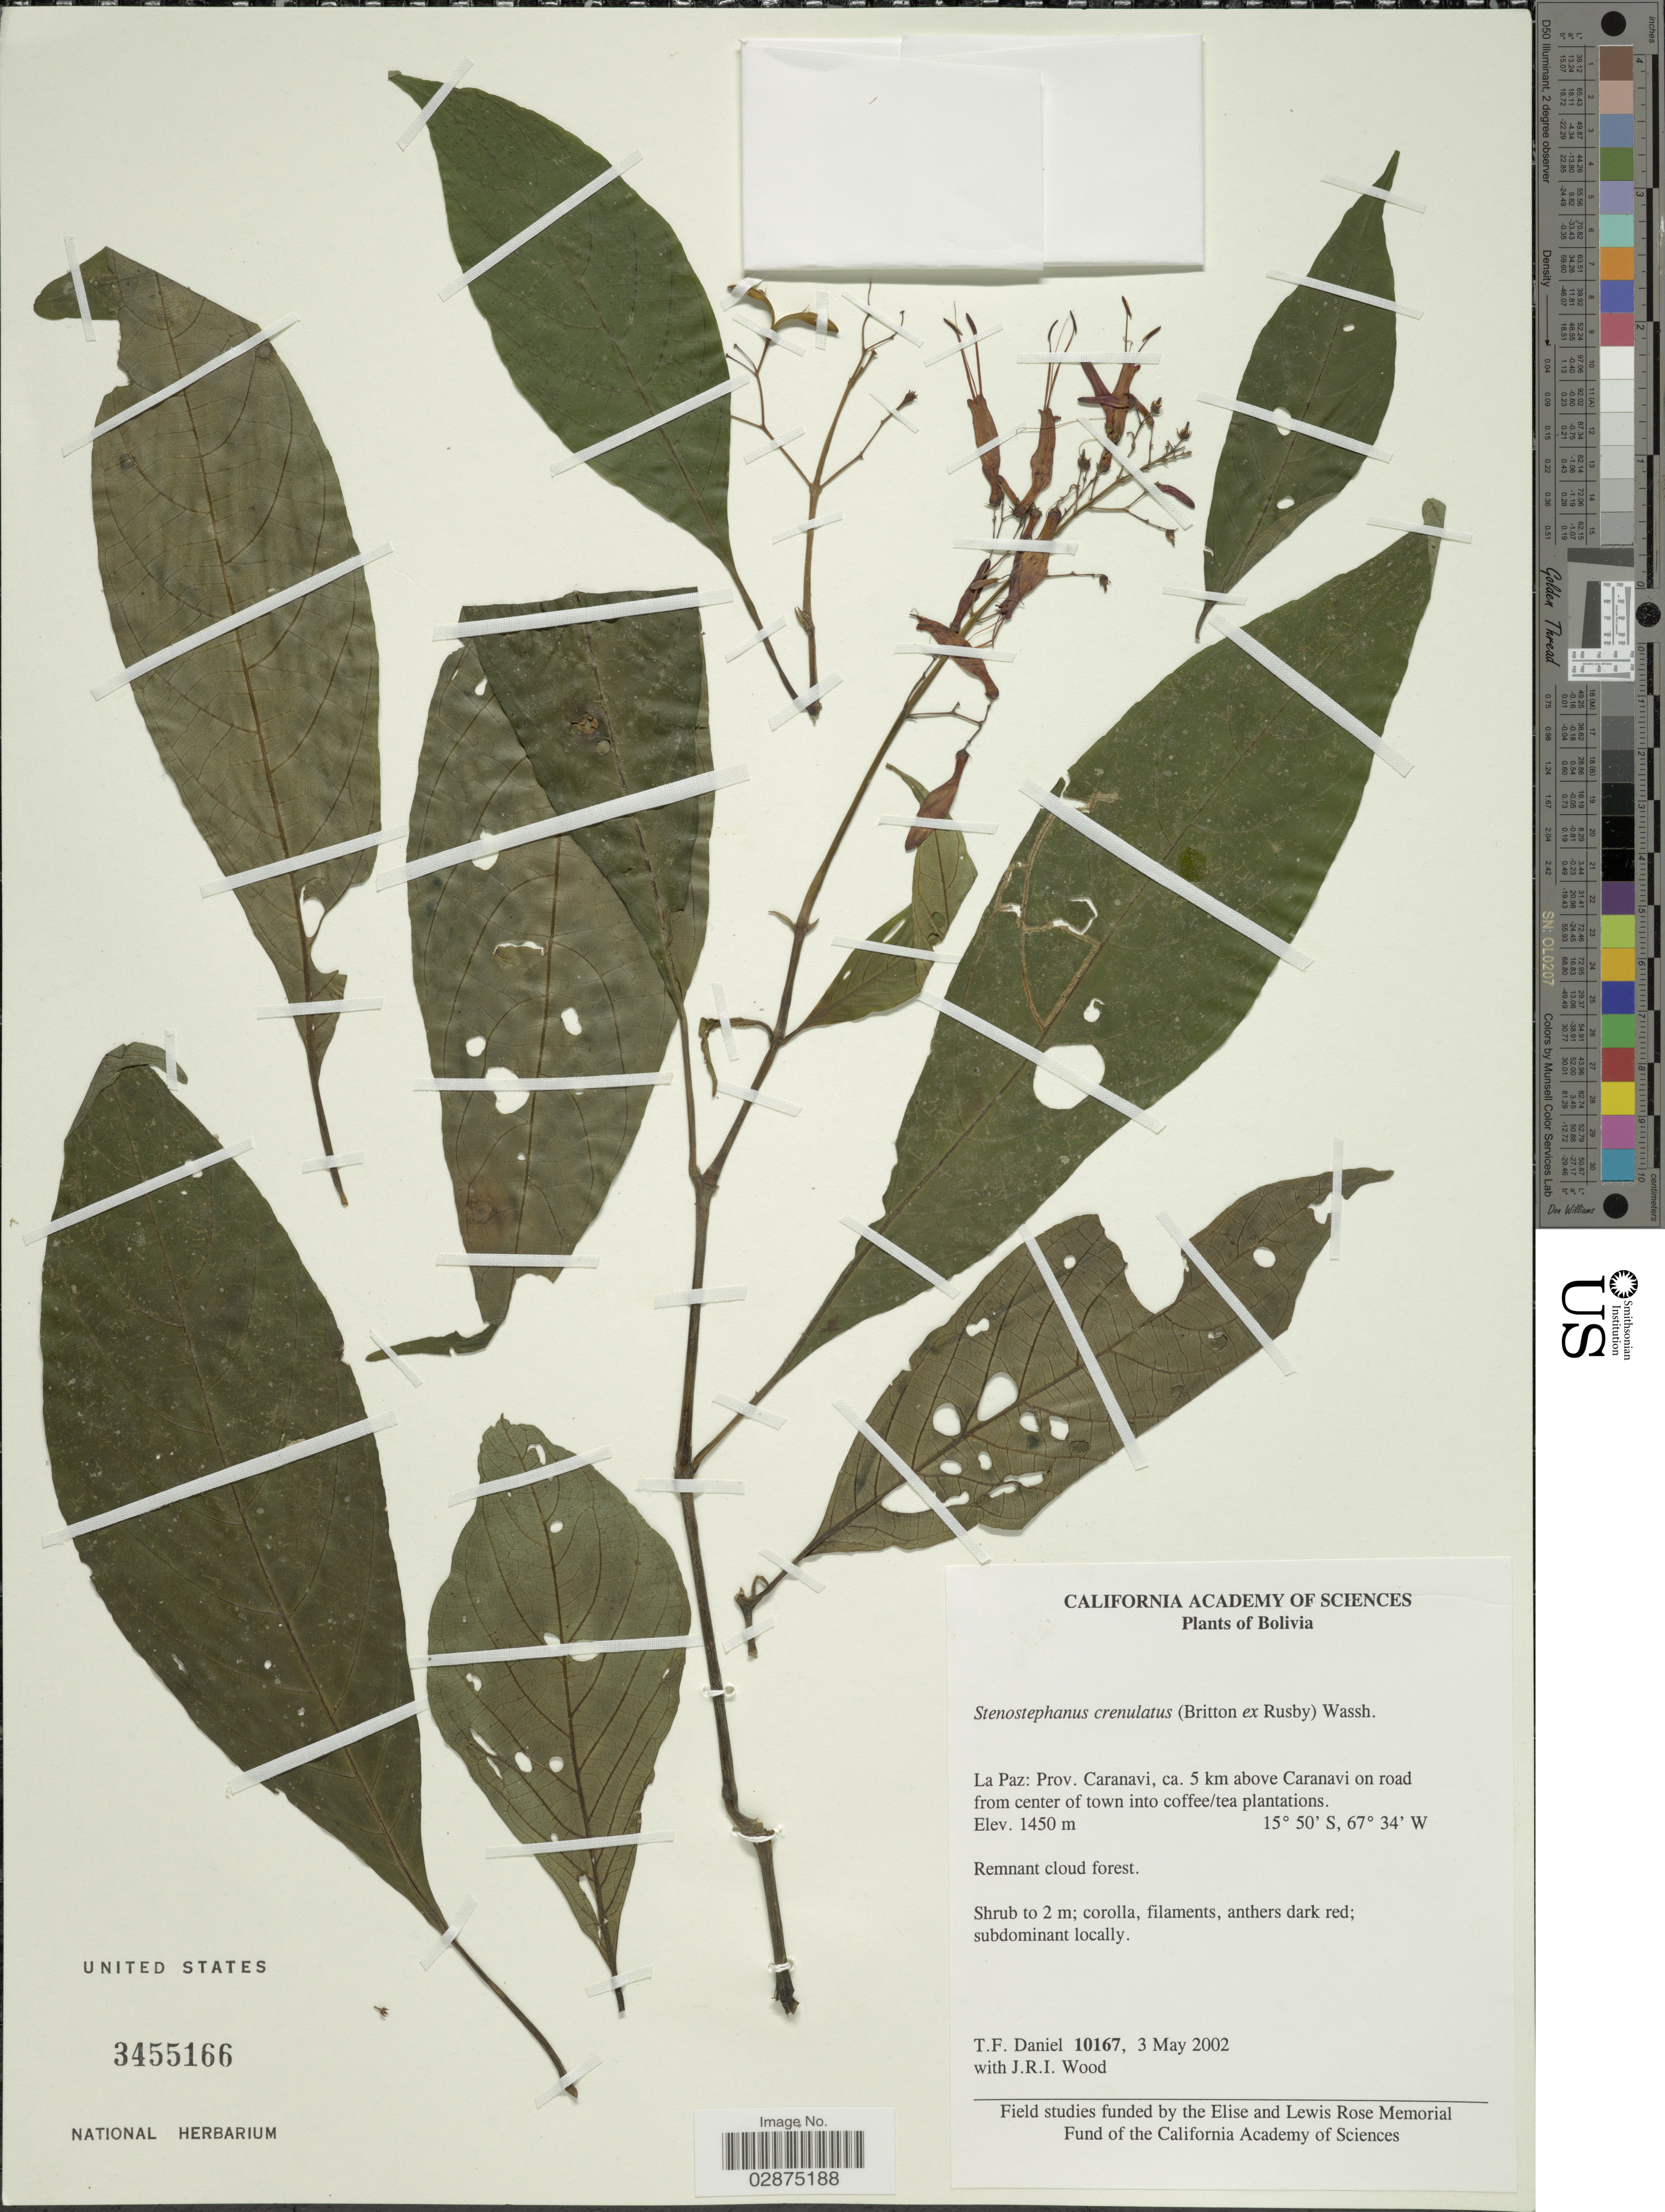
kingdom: Plantae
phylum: Tracheophyta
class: Magnoliopsida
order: Lamiales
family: Acanthaceae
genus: Stenostephanus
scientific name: Stenostephanus crenulatus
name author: (Britton ex Rusby) Wassh.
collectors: T. F. Daniel & J. R. I. Wood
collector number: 10167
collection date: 2002-05-03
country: Bolivia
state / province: La Paz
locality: Prov. Caranavi, ca. 5 km above Caranavi on road from center of town into coffee/tea plantations.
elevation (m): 1450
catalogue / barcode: US 3455166